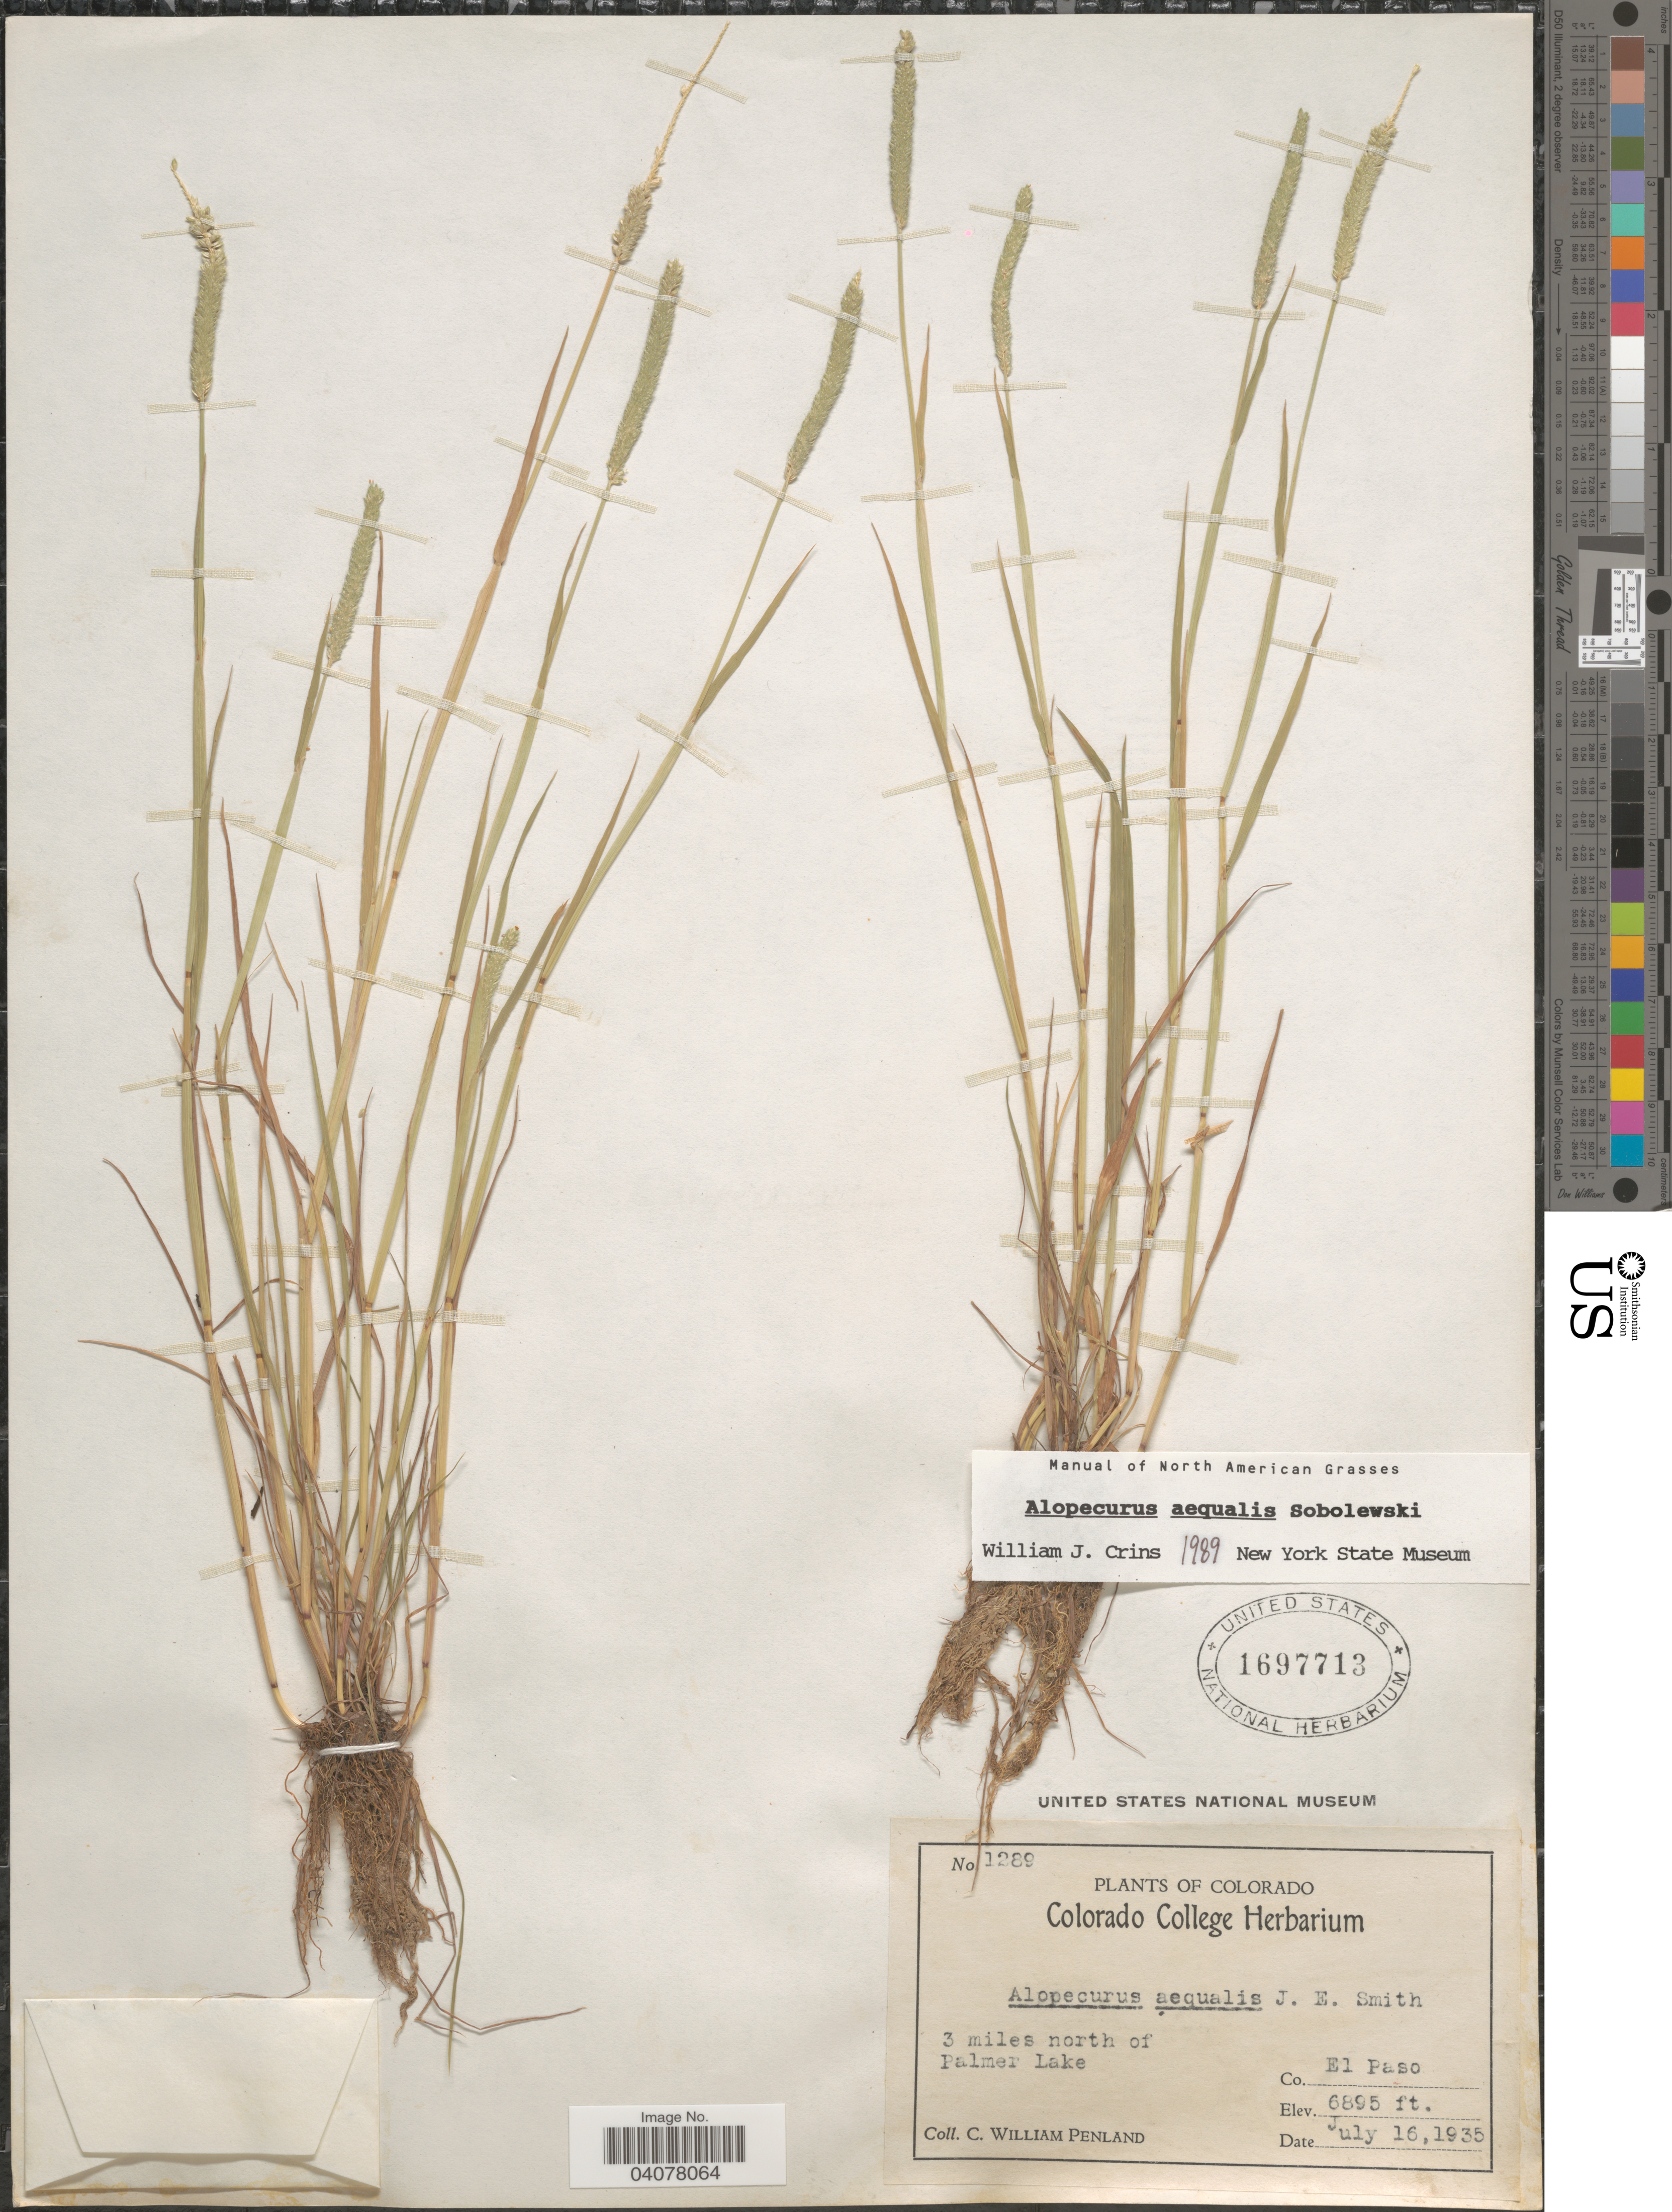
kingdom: Plantae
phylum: Tracheophyta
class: Liliopsida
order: Poales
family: Poaceae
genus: Alopecurus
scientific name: Alopecurus aequalis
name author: Sobol.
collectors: C. W. Penland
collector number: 1289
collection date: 1935-07-16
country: United States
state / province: Colorado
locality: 3 miles north of Palmer Lake. Co. El Paso.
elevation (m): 2102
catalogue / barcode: US 1697713